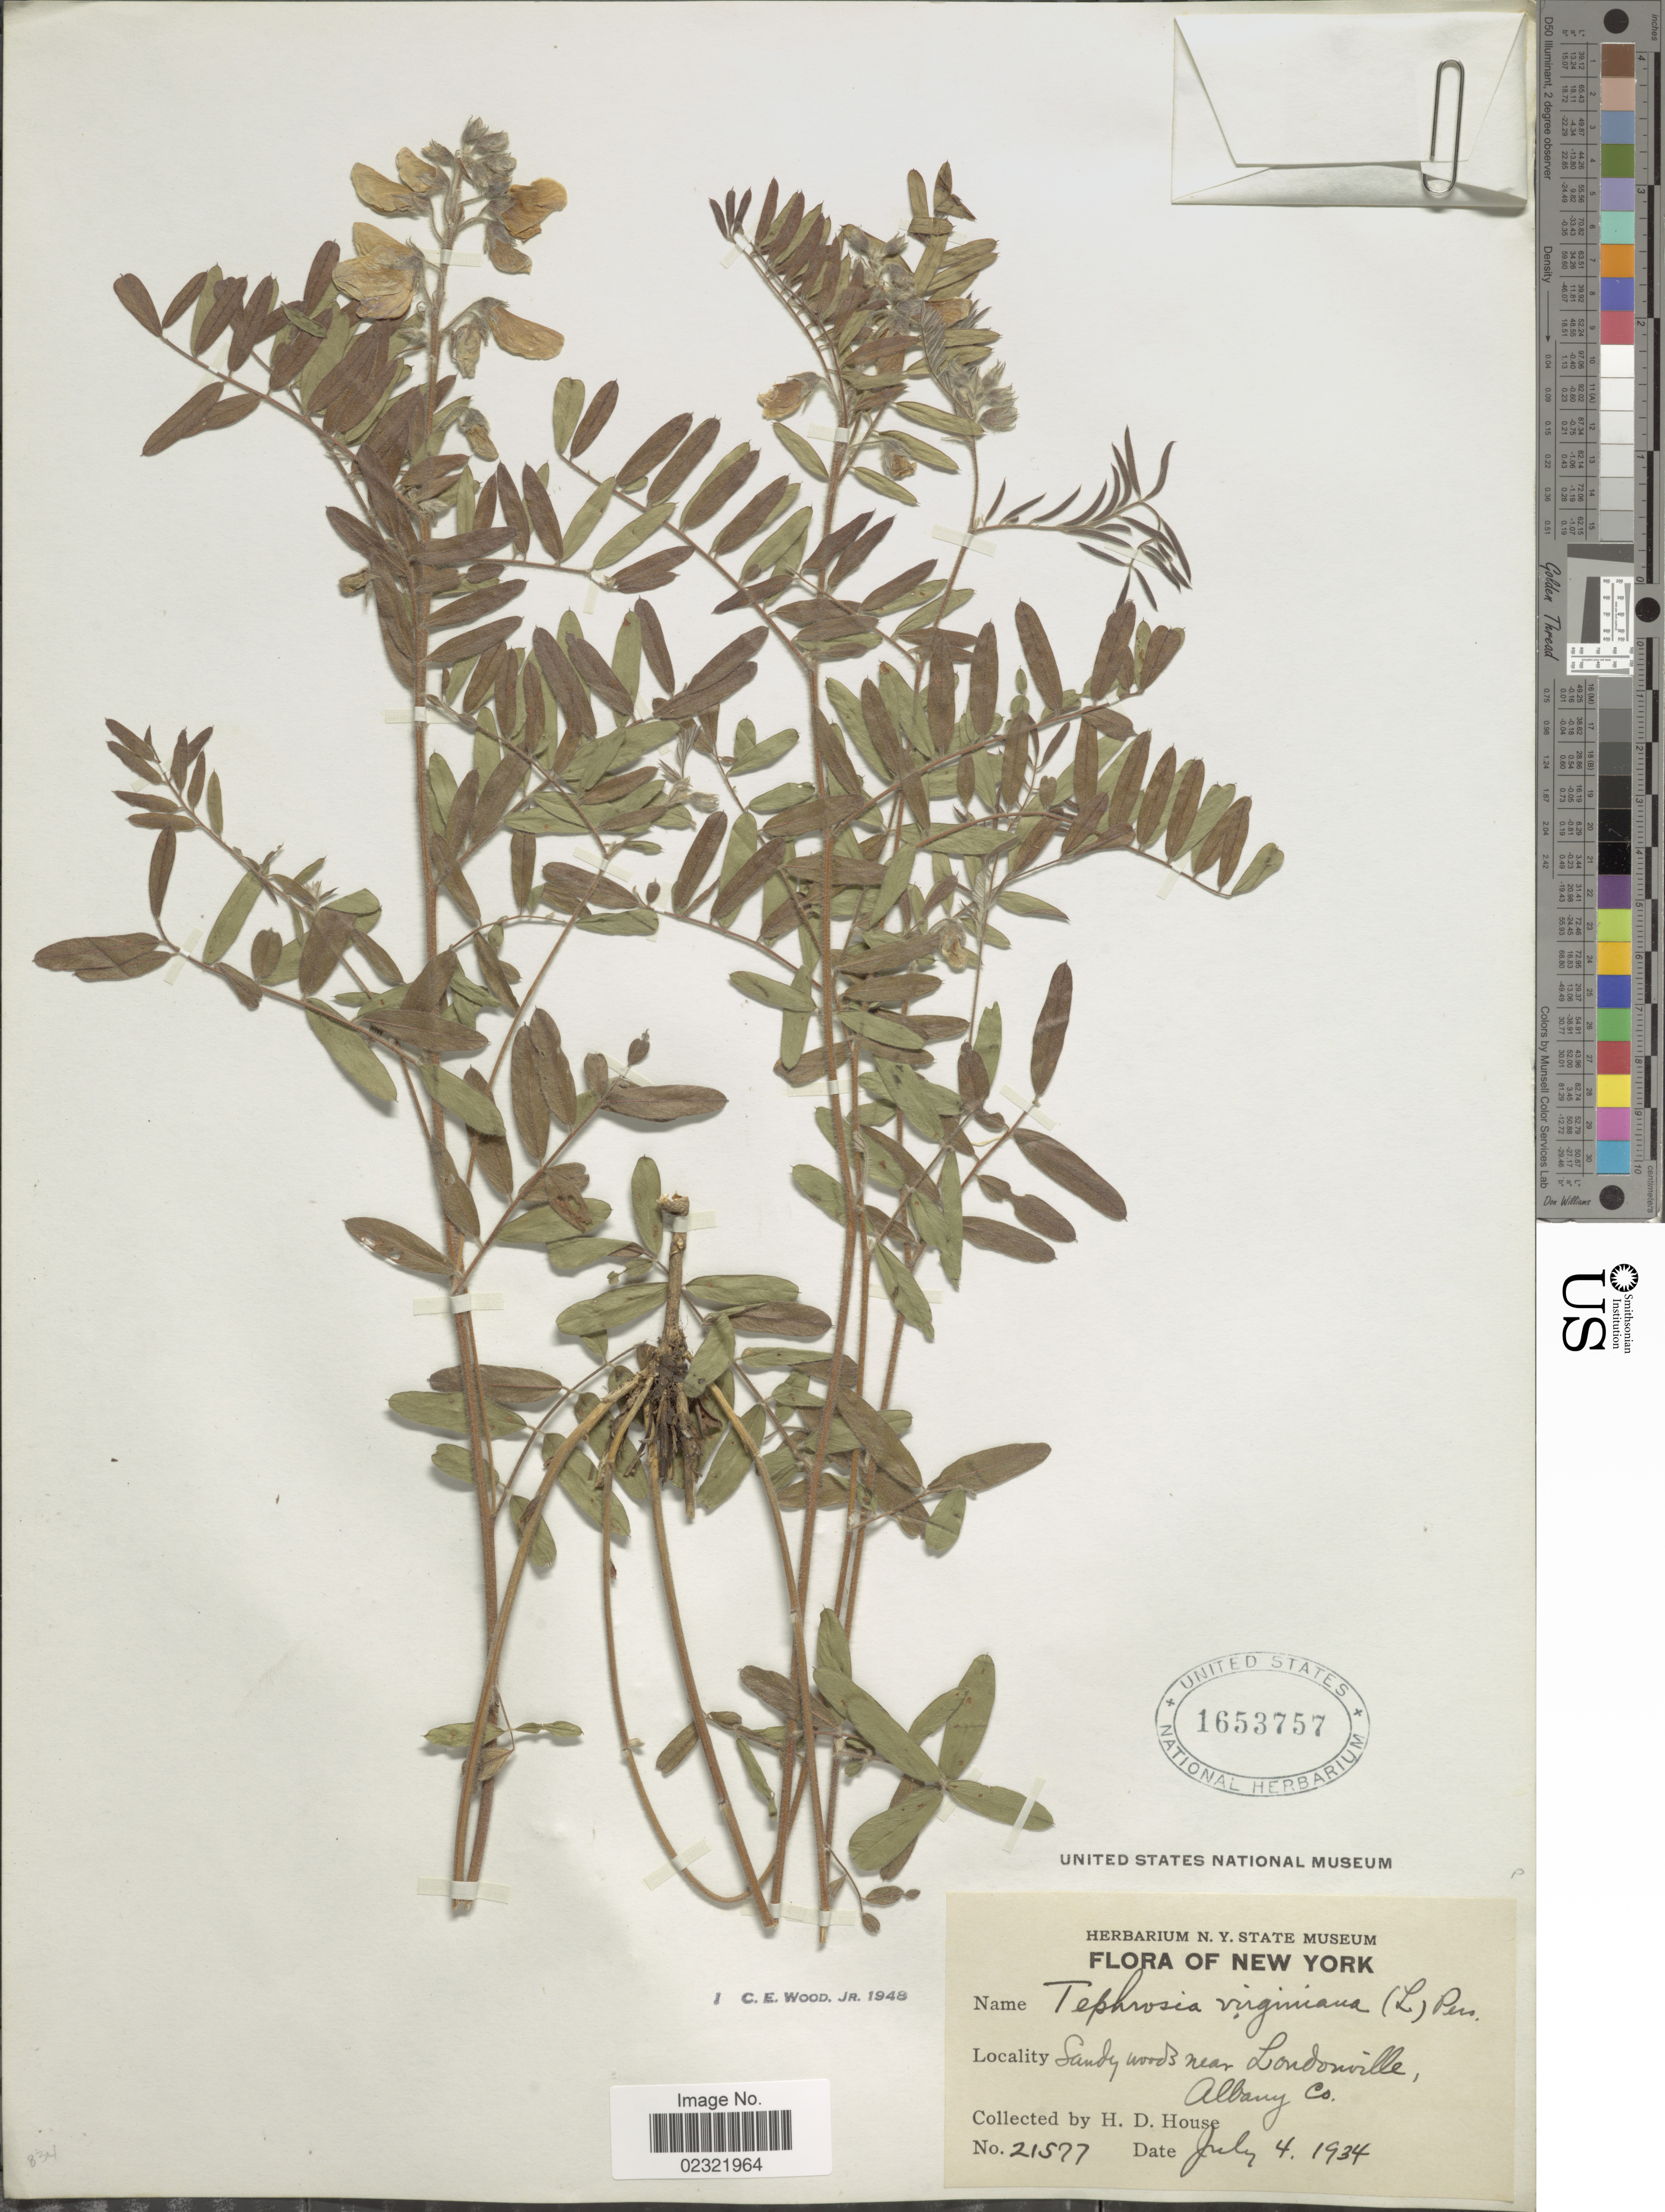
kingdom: Plantae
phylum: Tracheophyta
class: Magnoliopsida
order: Fabales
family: Fabaceae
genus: Tephrosia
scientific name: Tephrosia virginiana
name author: (L.) Pers.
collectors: H. D. House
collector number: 21577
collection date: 1934-07-04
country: United States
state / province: New York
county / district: Albany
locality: Sandy woods near Londonville, Albany Co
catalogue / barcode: US 1653757